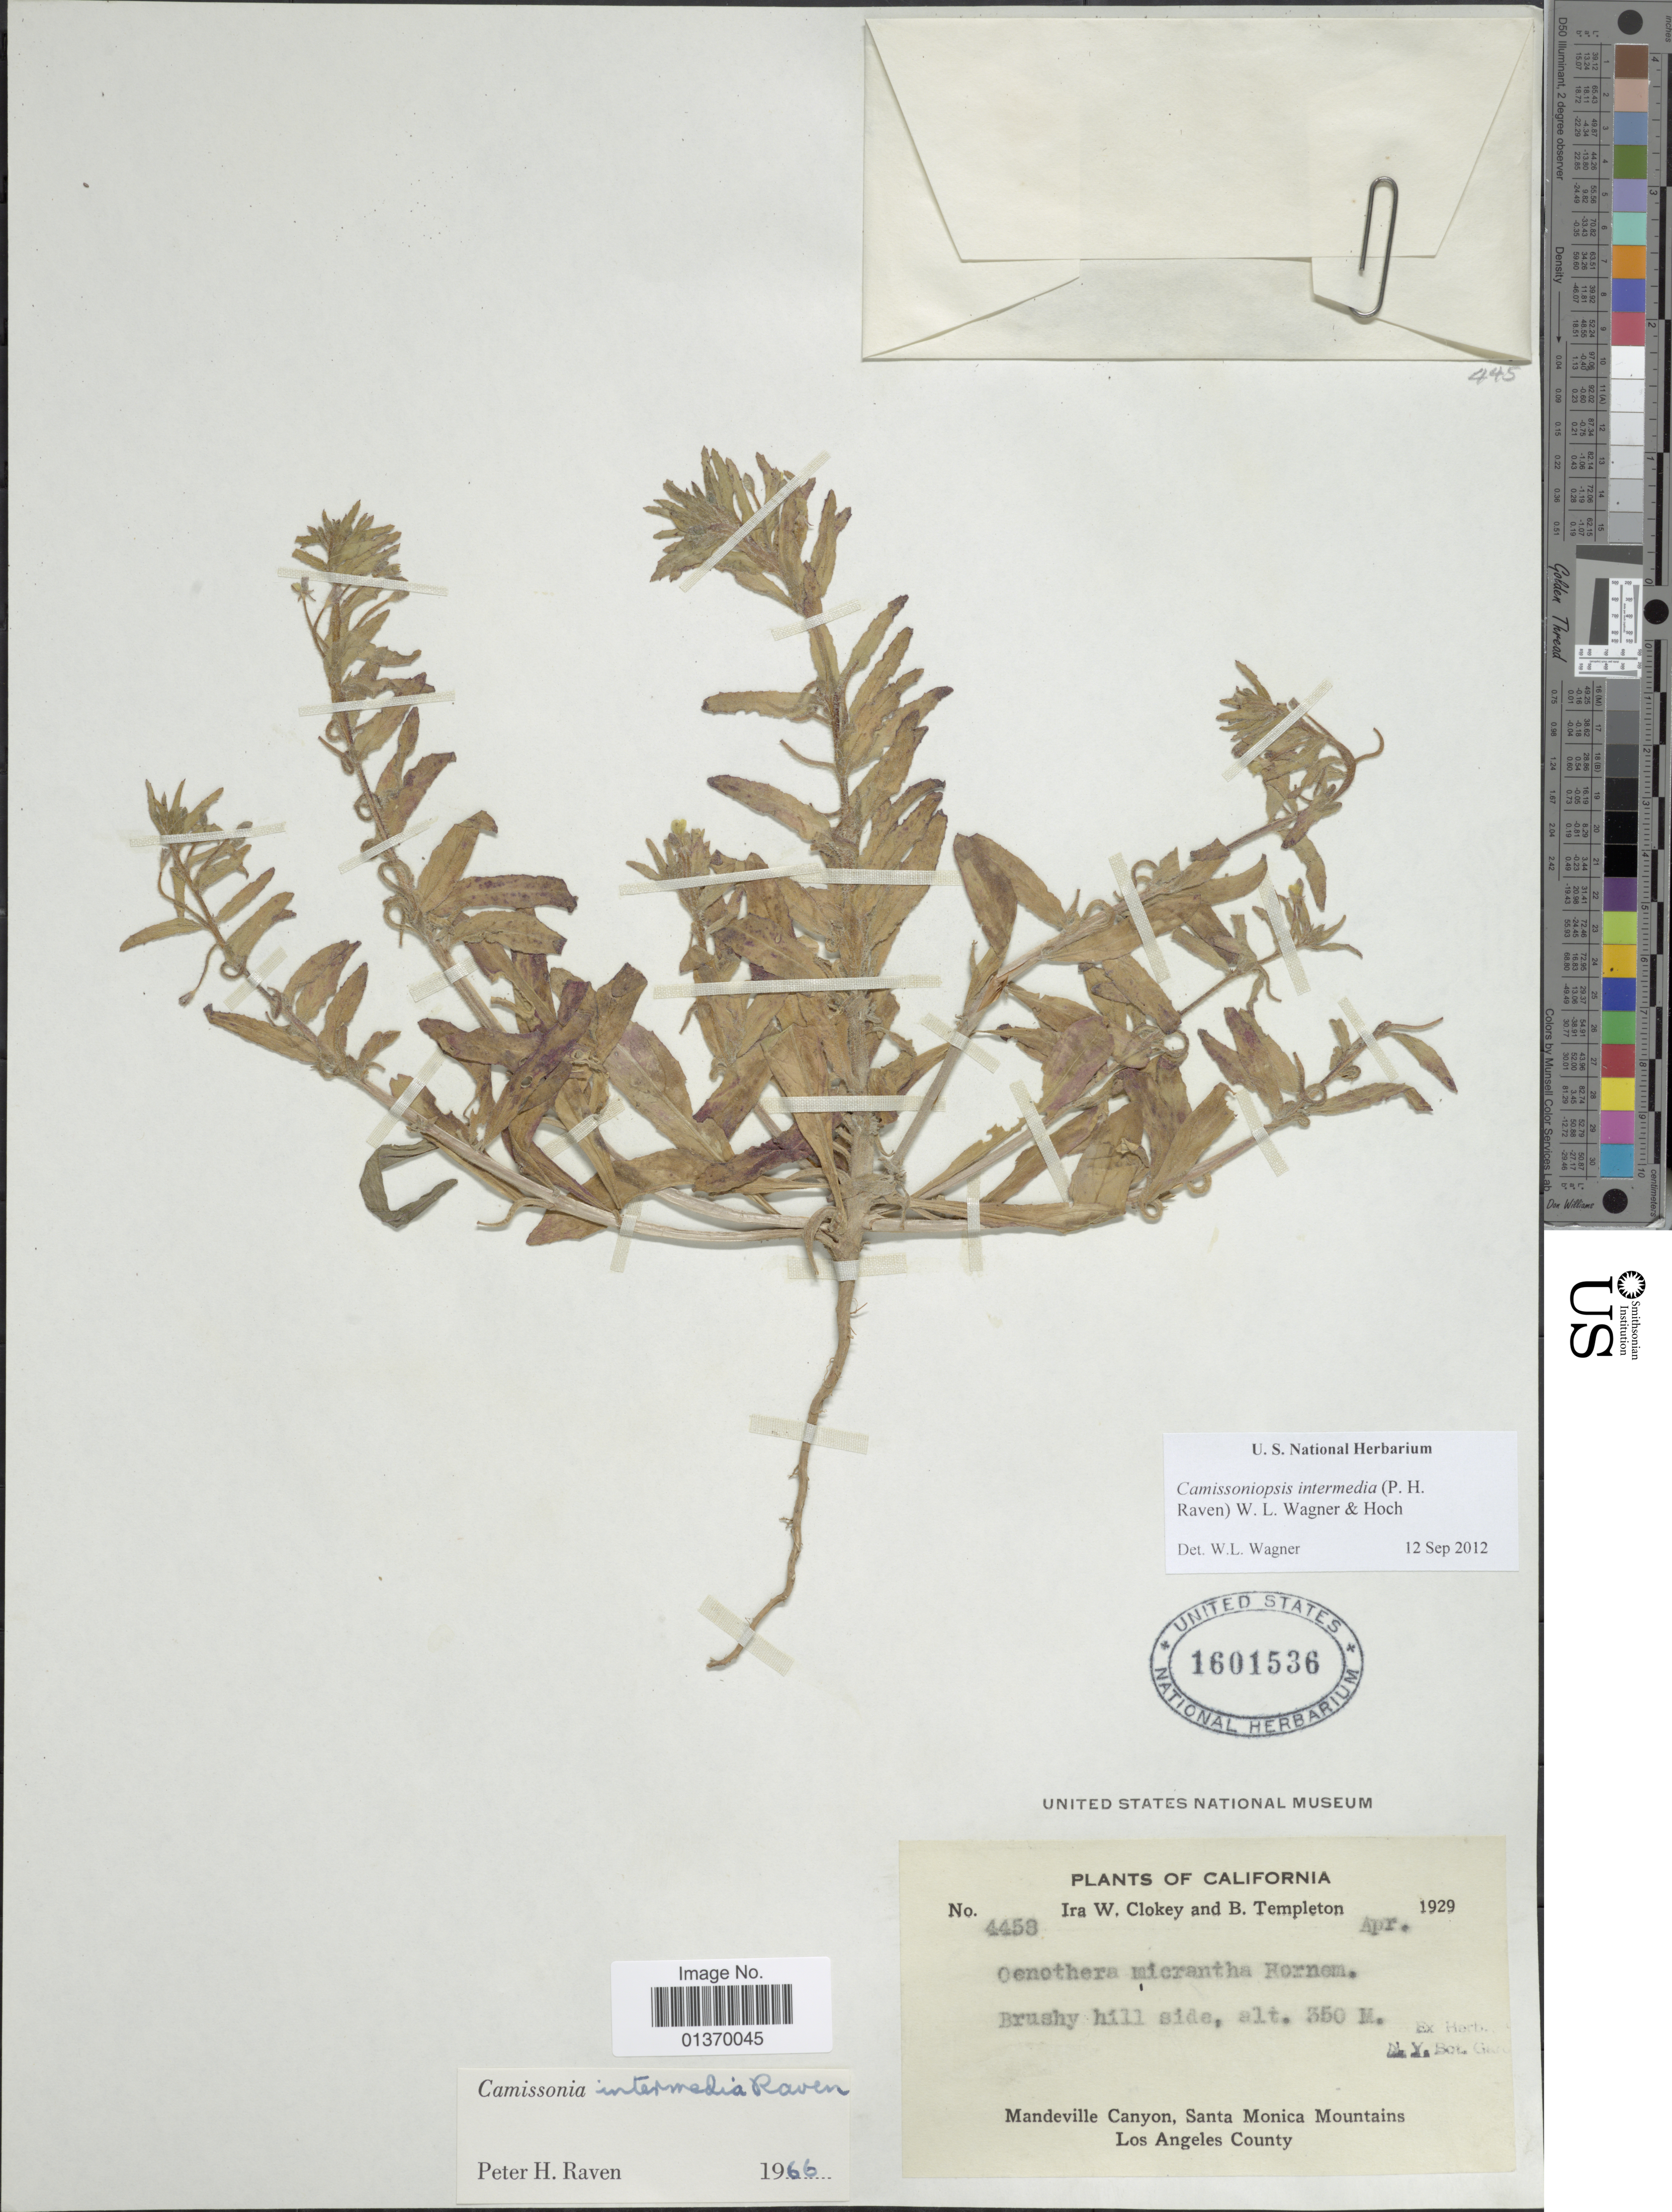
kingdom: Plantae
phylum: Tracheophyta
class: Magnoliopsida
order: Myrtales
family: Onagraceae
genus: Camissoniopsis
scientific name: Camissoniopsis intermedia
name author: (P.H. Raven) W.L. Wagner & Hoch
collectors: I. W. Clokey & B. Templeton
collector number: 4458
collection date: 1929-04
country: United States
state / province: California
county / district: Los Angeles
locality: Brushy hill side, Mandeville Canyon, Santa Monica Mountains, Los Angeles County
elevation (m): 350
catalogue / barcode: US 1601536